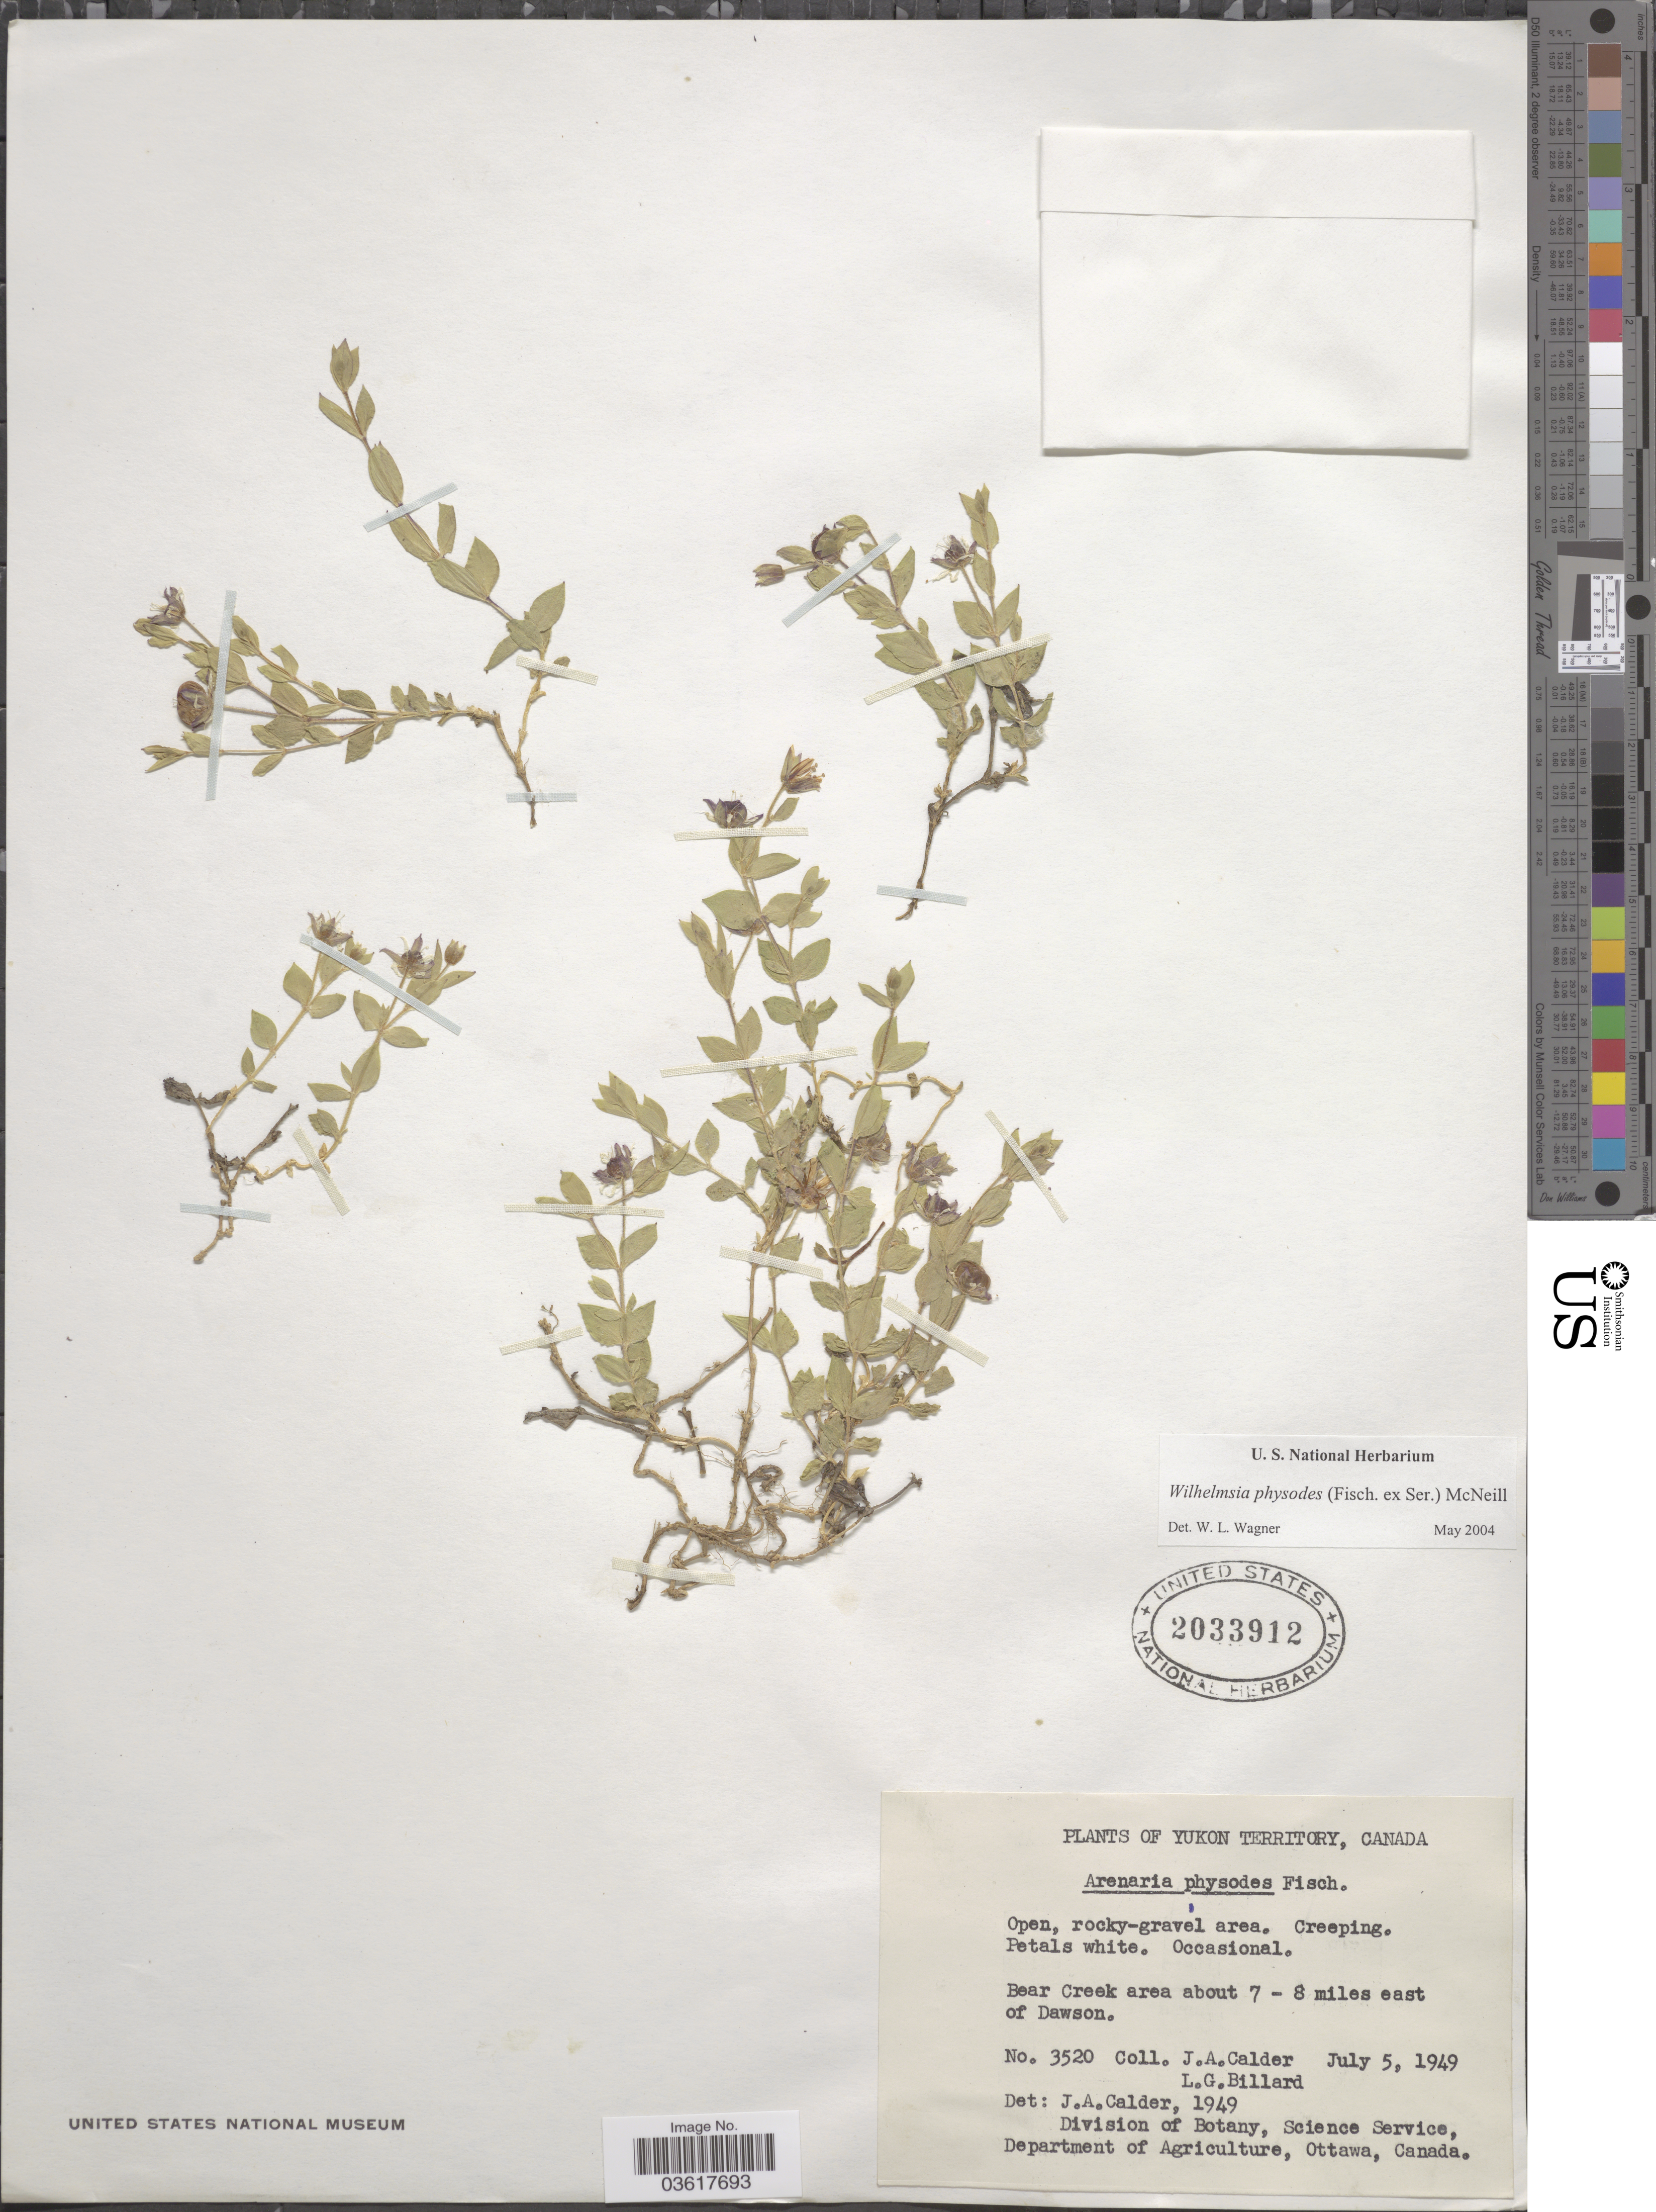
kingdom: Plantae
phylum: Tracheophyta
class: Magnoliopsida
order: Caryophyllales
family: Caryophyllaceae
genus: Wilhelmsia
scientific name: Wilhelmsia physodes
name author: (Fisch. ex Ser.) McNeill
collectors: J. A. Calder & L. Billard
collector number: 3520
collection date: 1949-07-05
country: Canada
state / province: Yukon Territory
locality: Bear Creek area about 7-8 miles east of Dawson.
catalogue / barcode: US 2033912